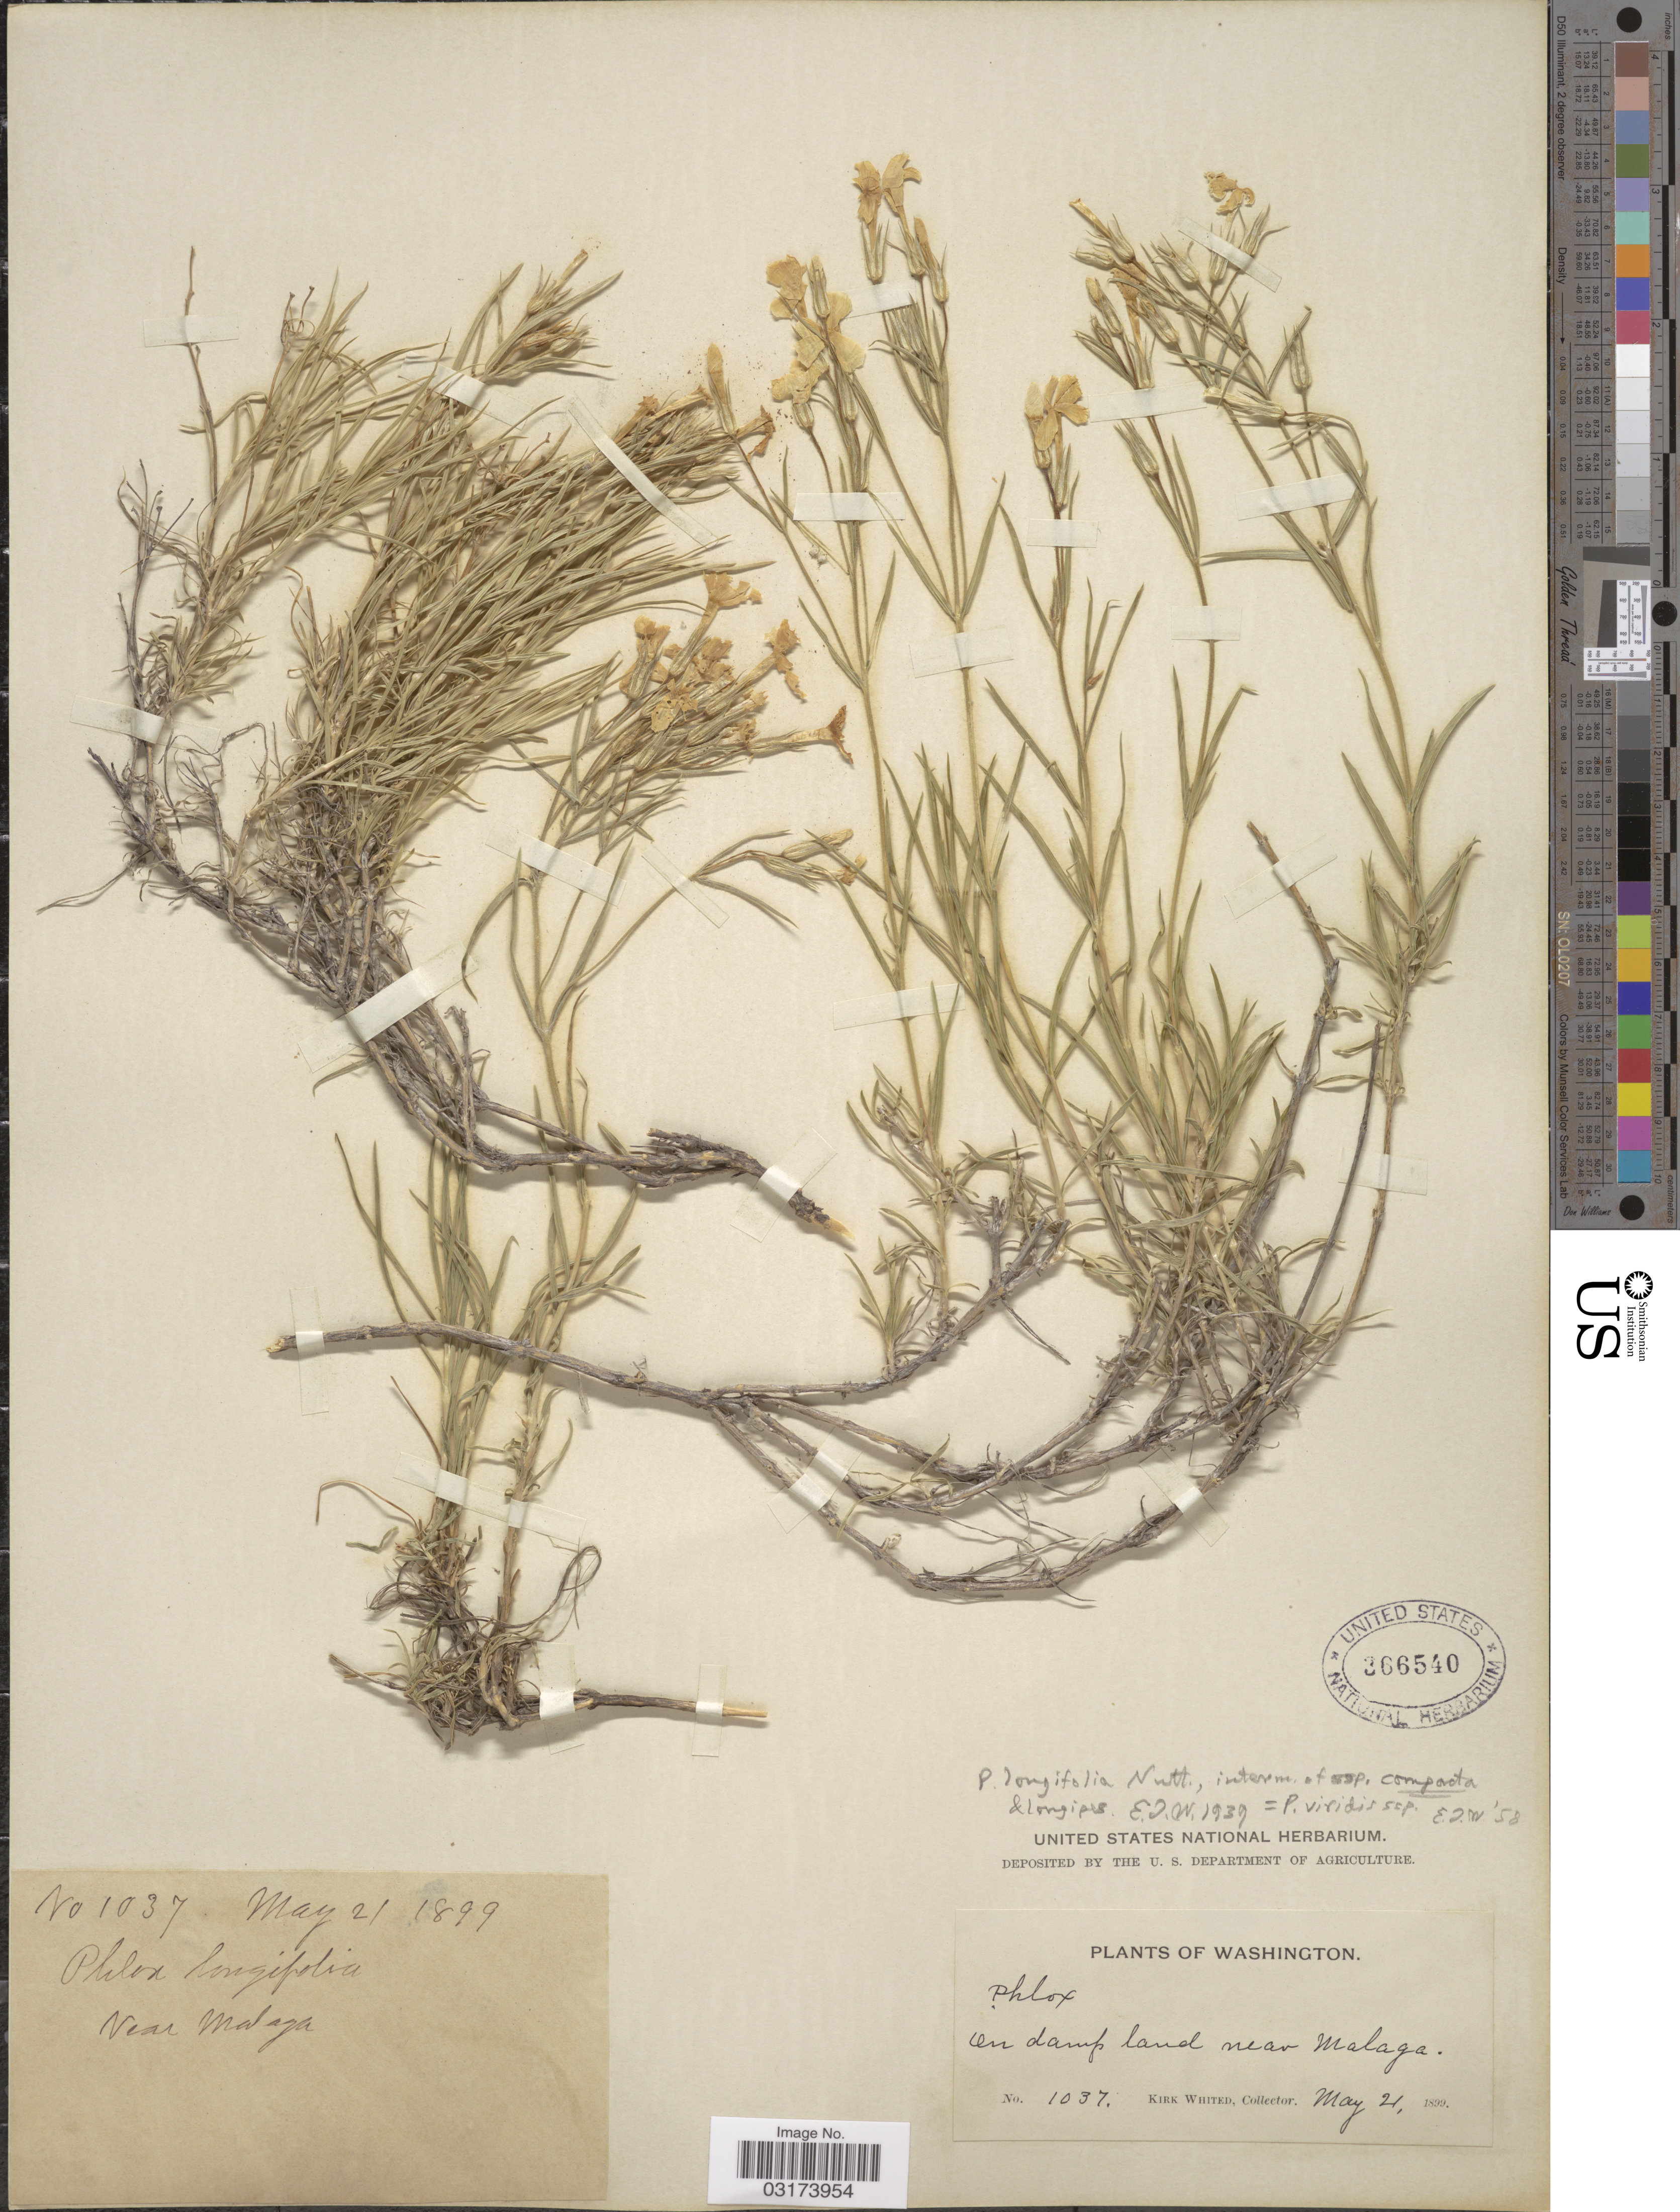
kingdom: Plantae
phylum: Tracheophyta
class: Magnoliopsida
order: Ericales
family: Polemoniaceae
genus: Phlox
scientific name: Phlox longifolia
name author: Nutt.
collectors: K. Whited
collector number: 1037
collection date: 1899-05-21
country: United States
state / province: Washington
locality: On damp land near Malaga.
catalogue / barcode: US 366540